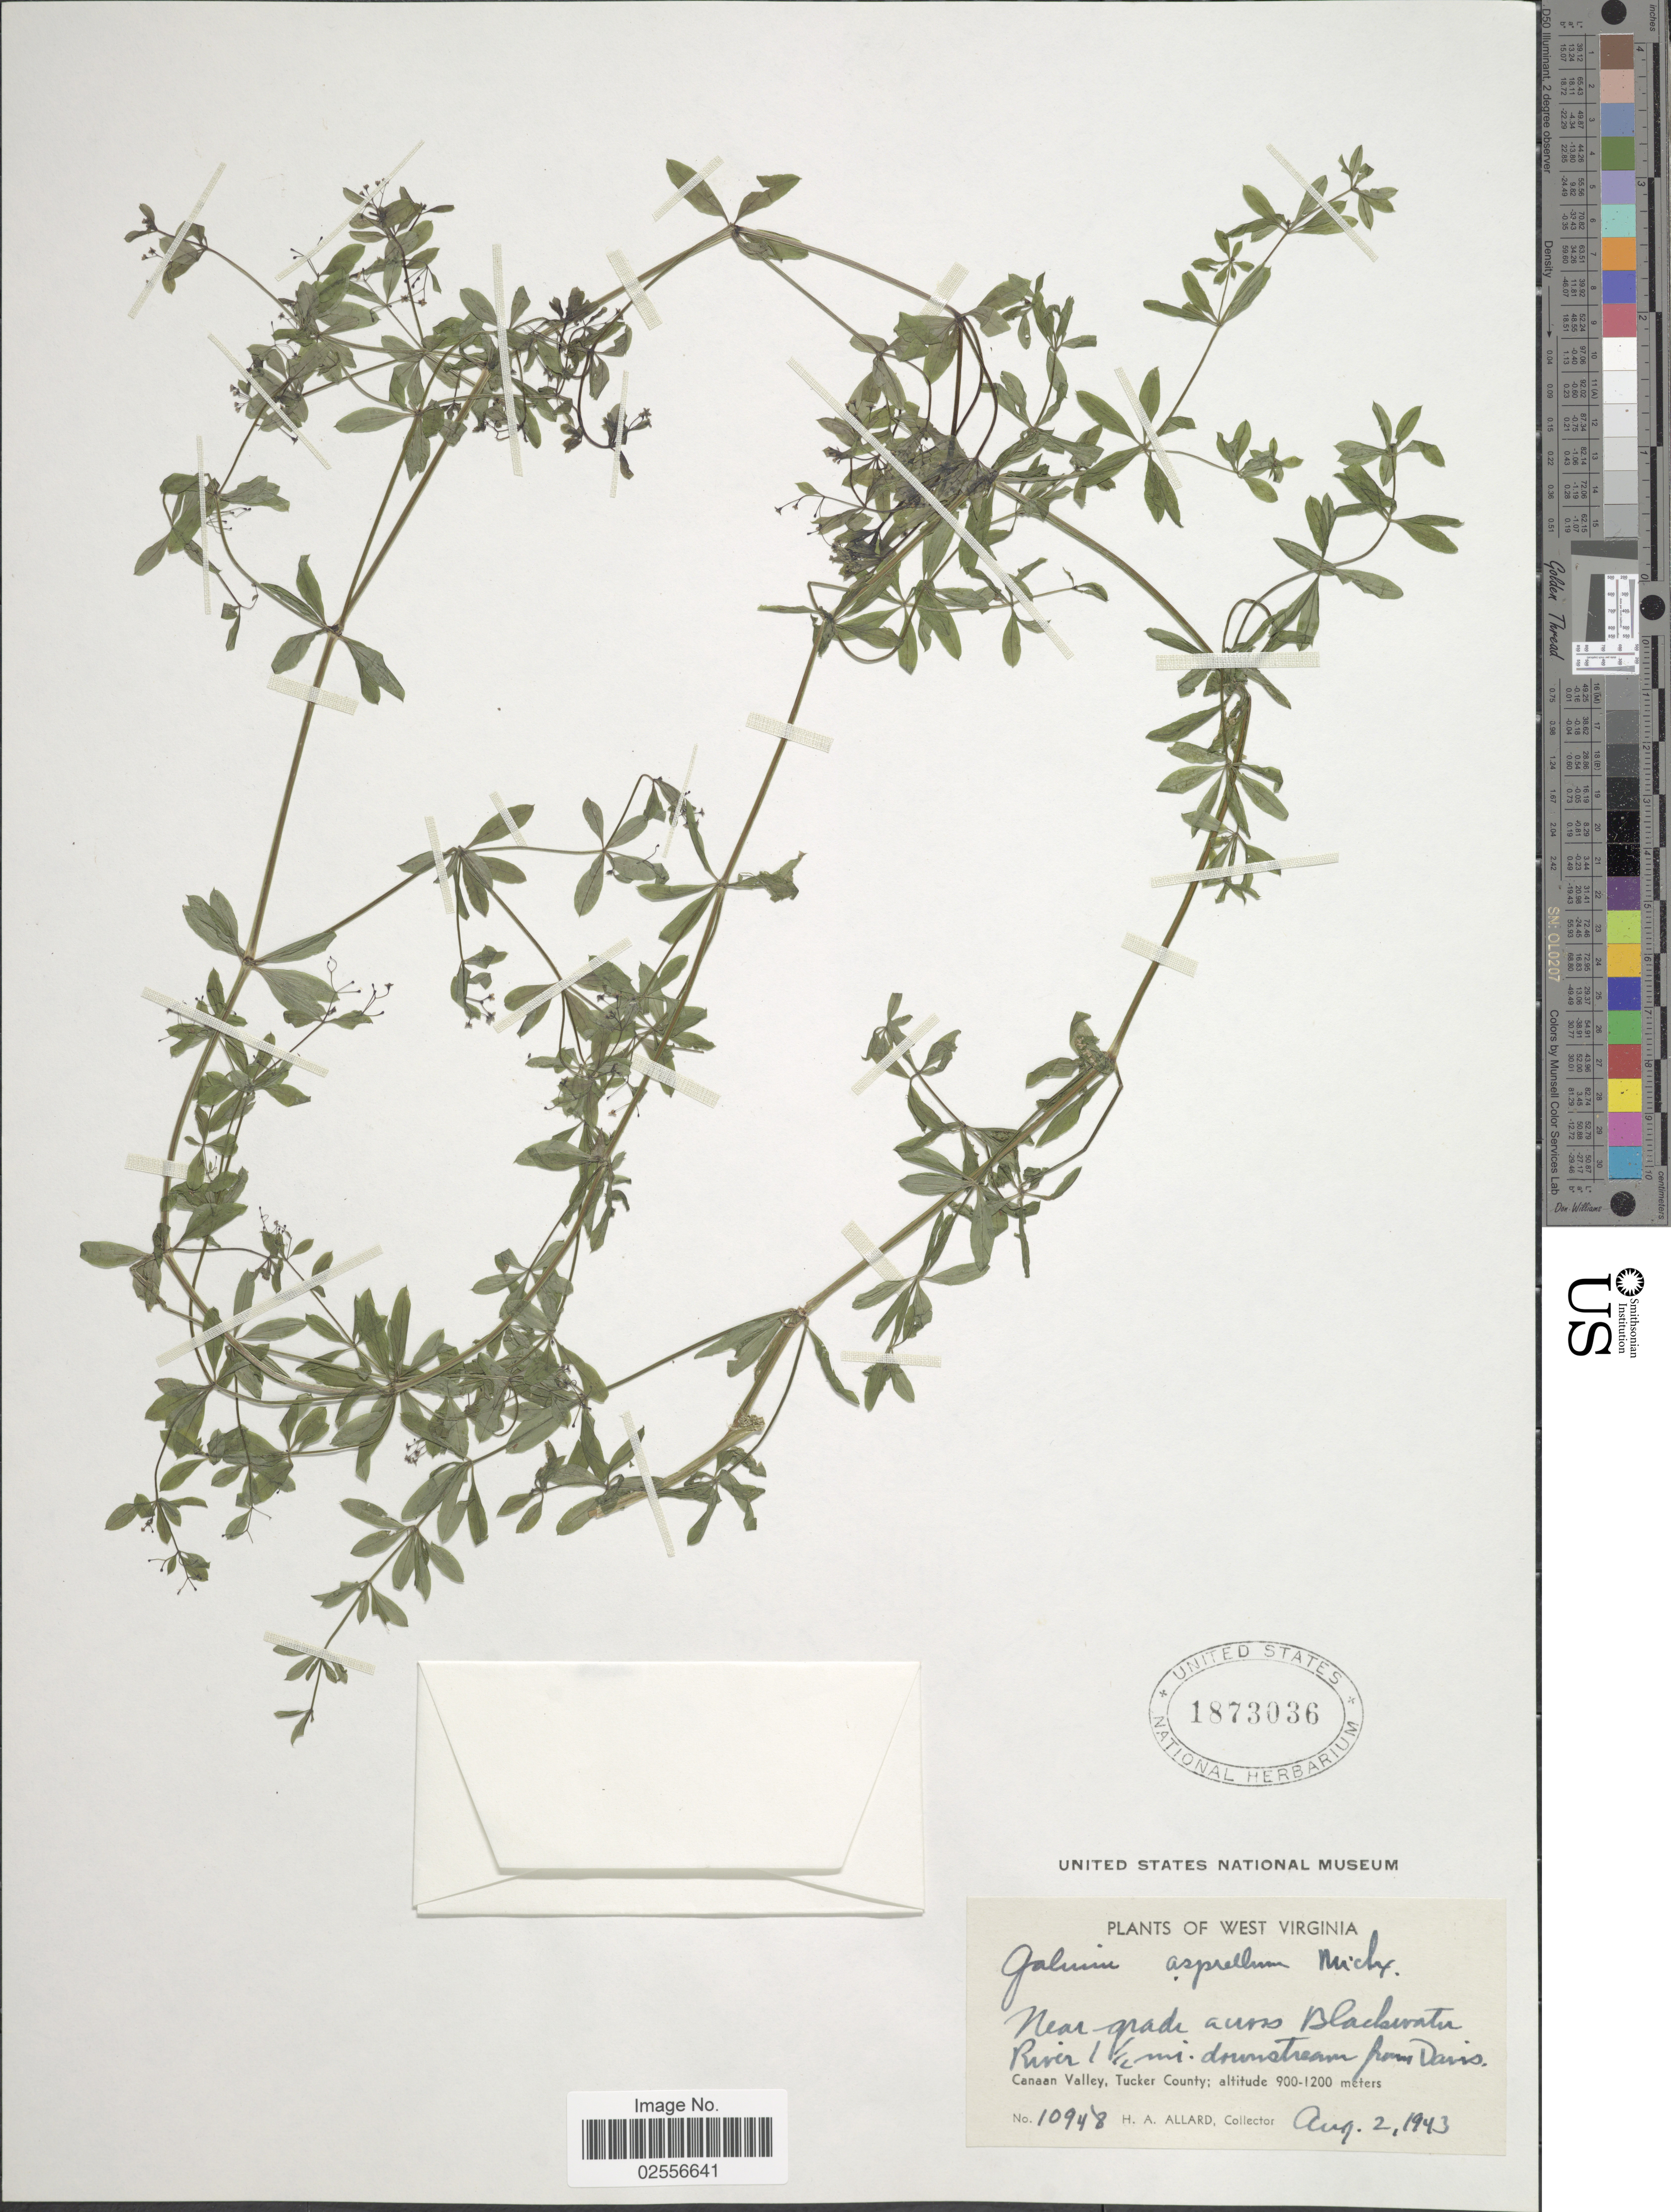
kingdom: Plantae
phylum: Tracheophyta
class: Magnoliopsida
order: Gentianales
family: Rubiaceae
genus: Galium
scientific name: Galium asprellum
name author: Michx.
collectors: H. A. Allard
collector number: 10948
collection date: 1943-08-02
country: United States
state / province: West Virginia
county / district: Tucker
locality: Near grade across Blackwater River 1½ mi. downstream from Davis. Canaan Valley, Tucker County.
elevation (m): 900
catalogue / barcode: US 1873036